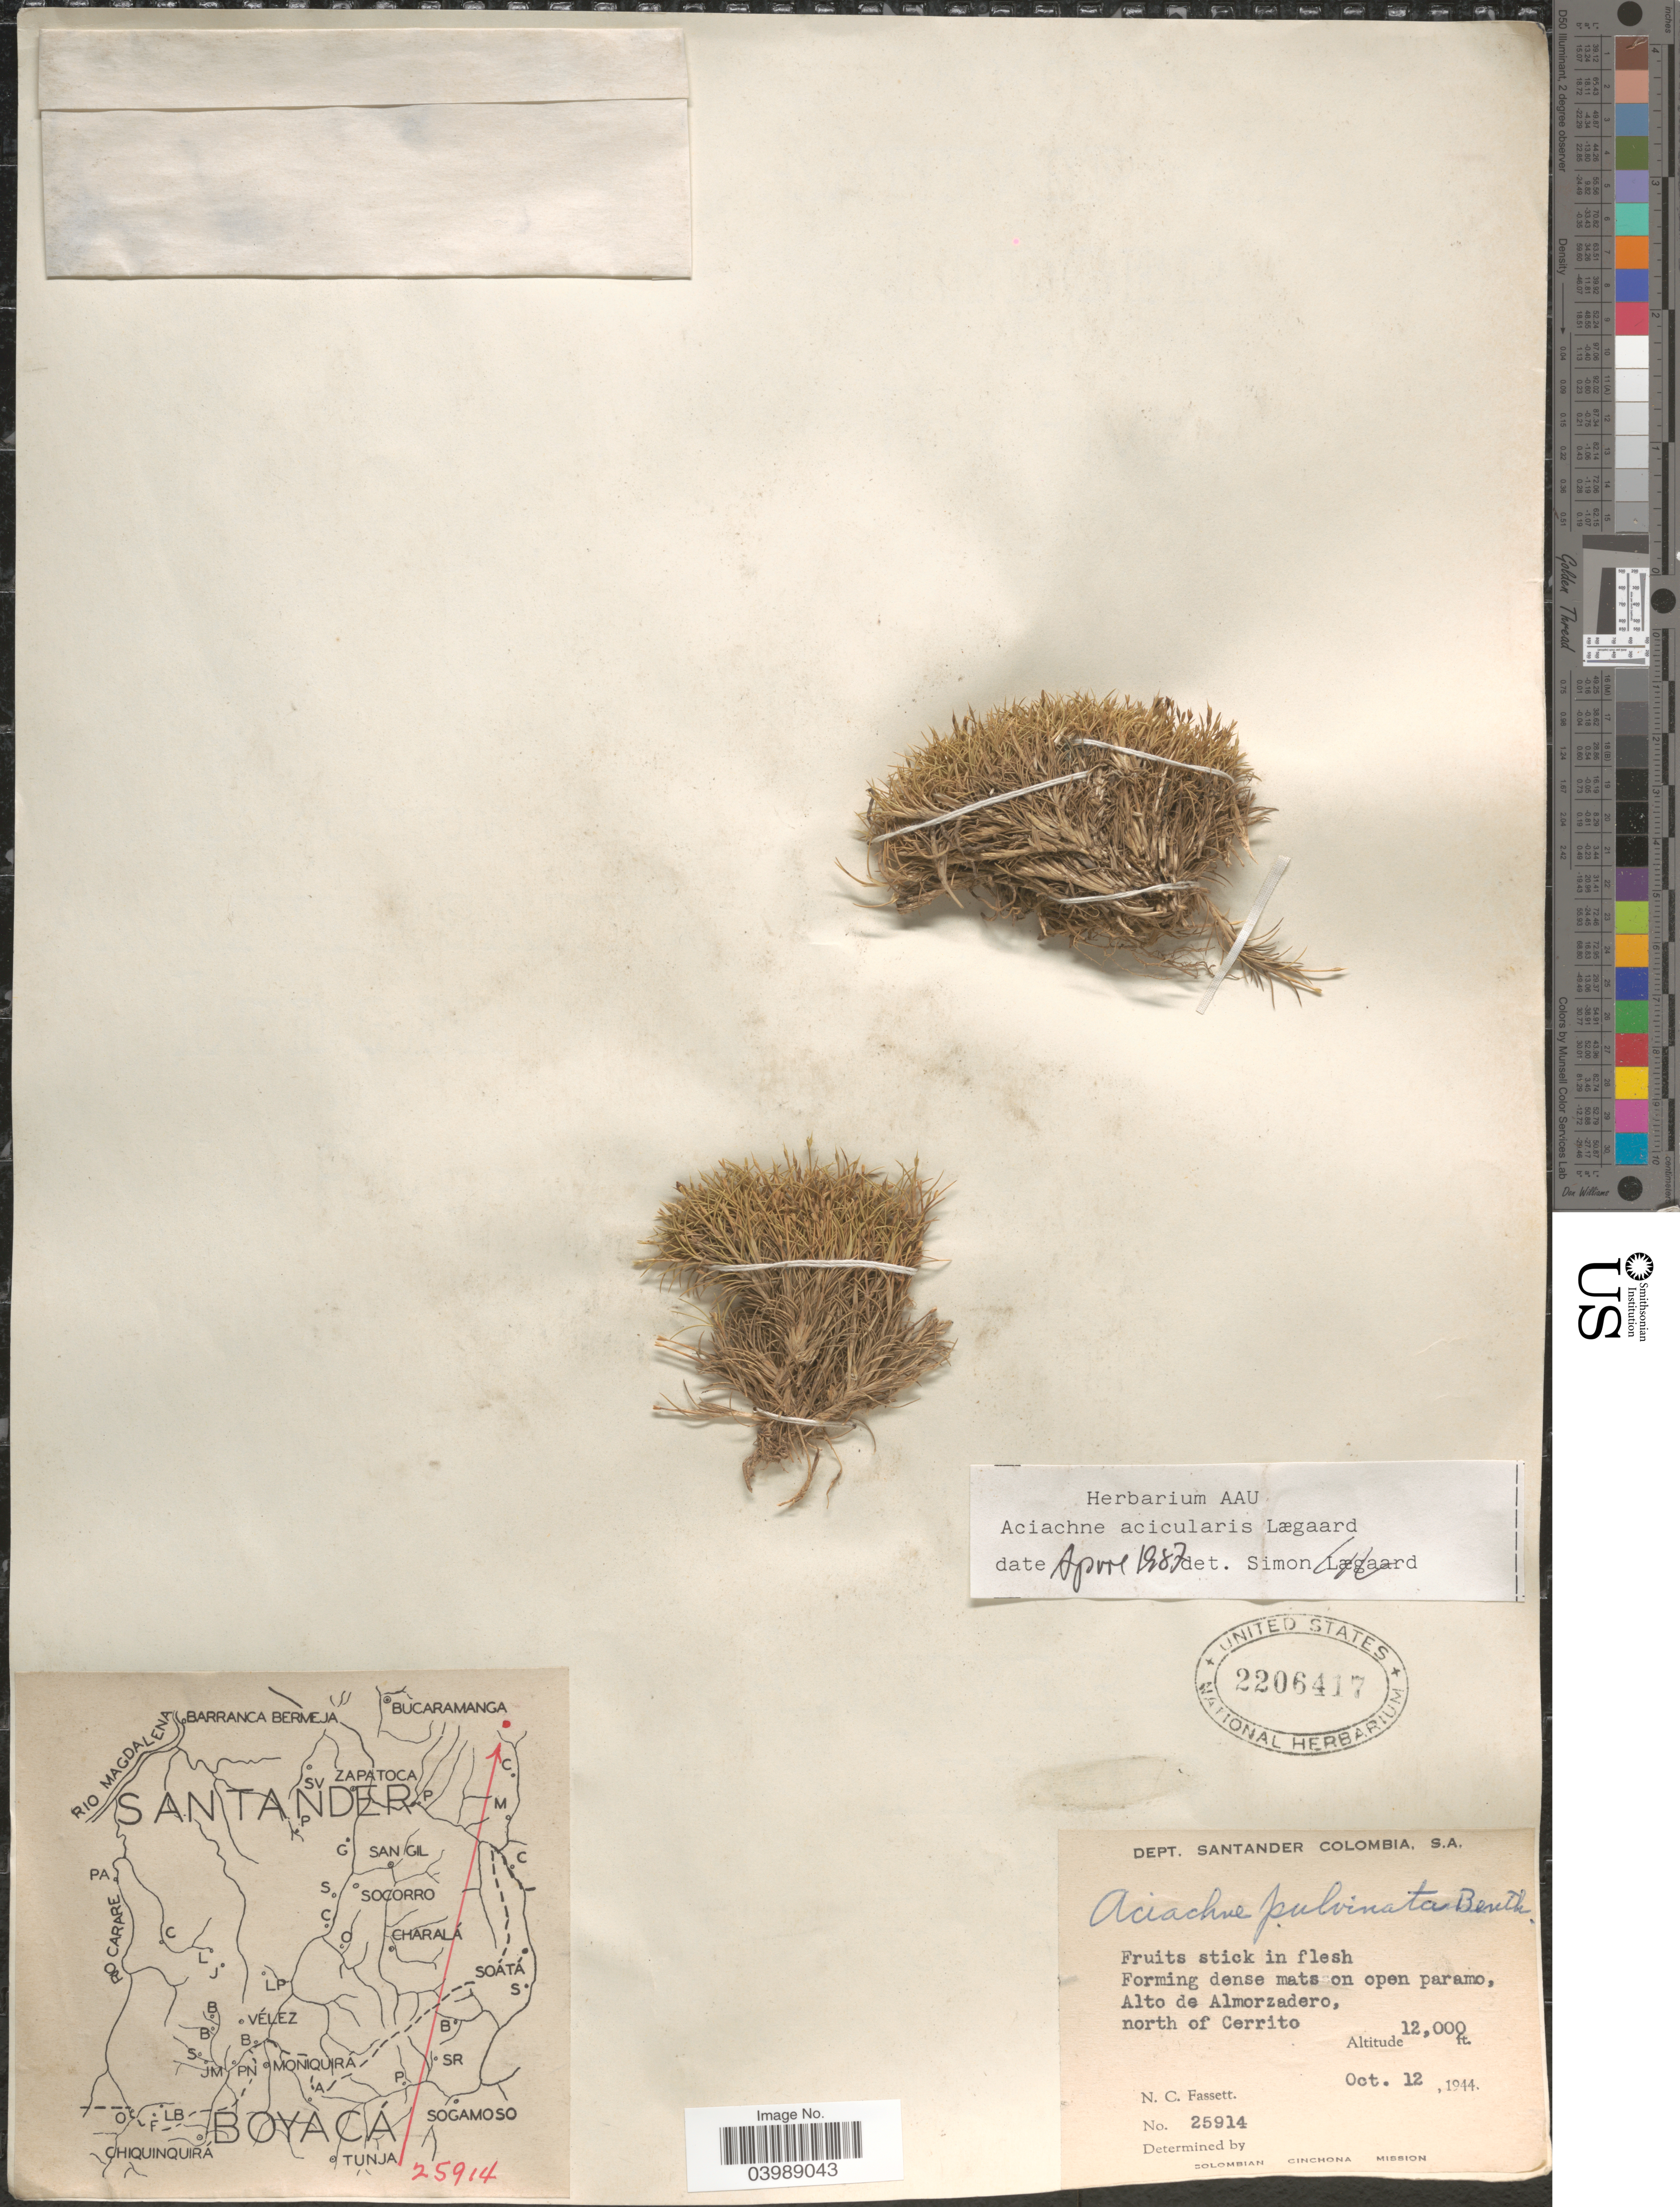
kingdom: Plantae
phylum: Tracheophyta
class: Liliopsida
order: Poales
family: Poaceae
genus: Aciachne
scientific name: Aciachne acicularis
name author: Lægaard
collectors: N. C. Fassett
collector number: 25914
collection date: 1944-10-12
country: Colombia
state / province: Santander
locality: Dept. Santander. On open paramo, Alto de Almorzadero, north of Cerrito.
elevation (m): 3658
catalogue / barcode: US 2206417